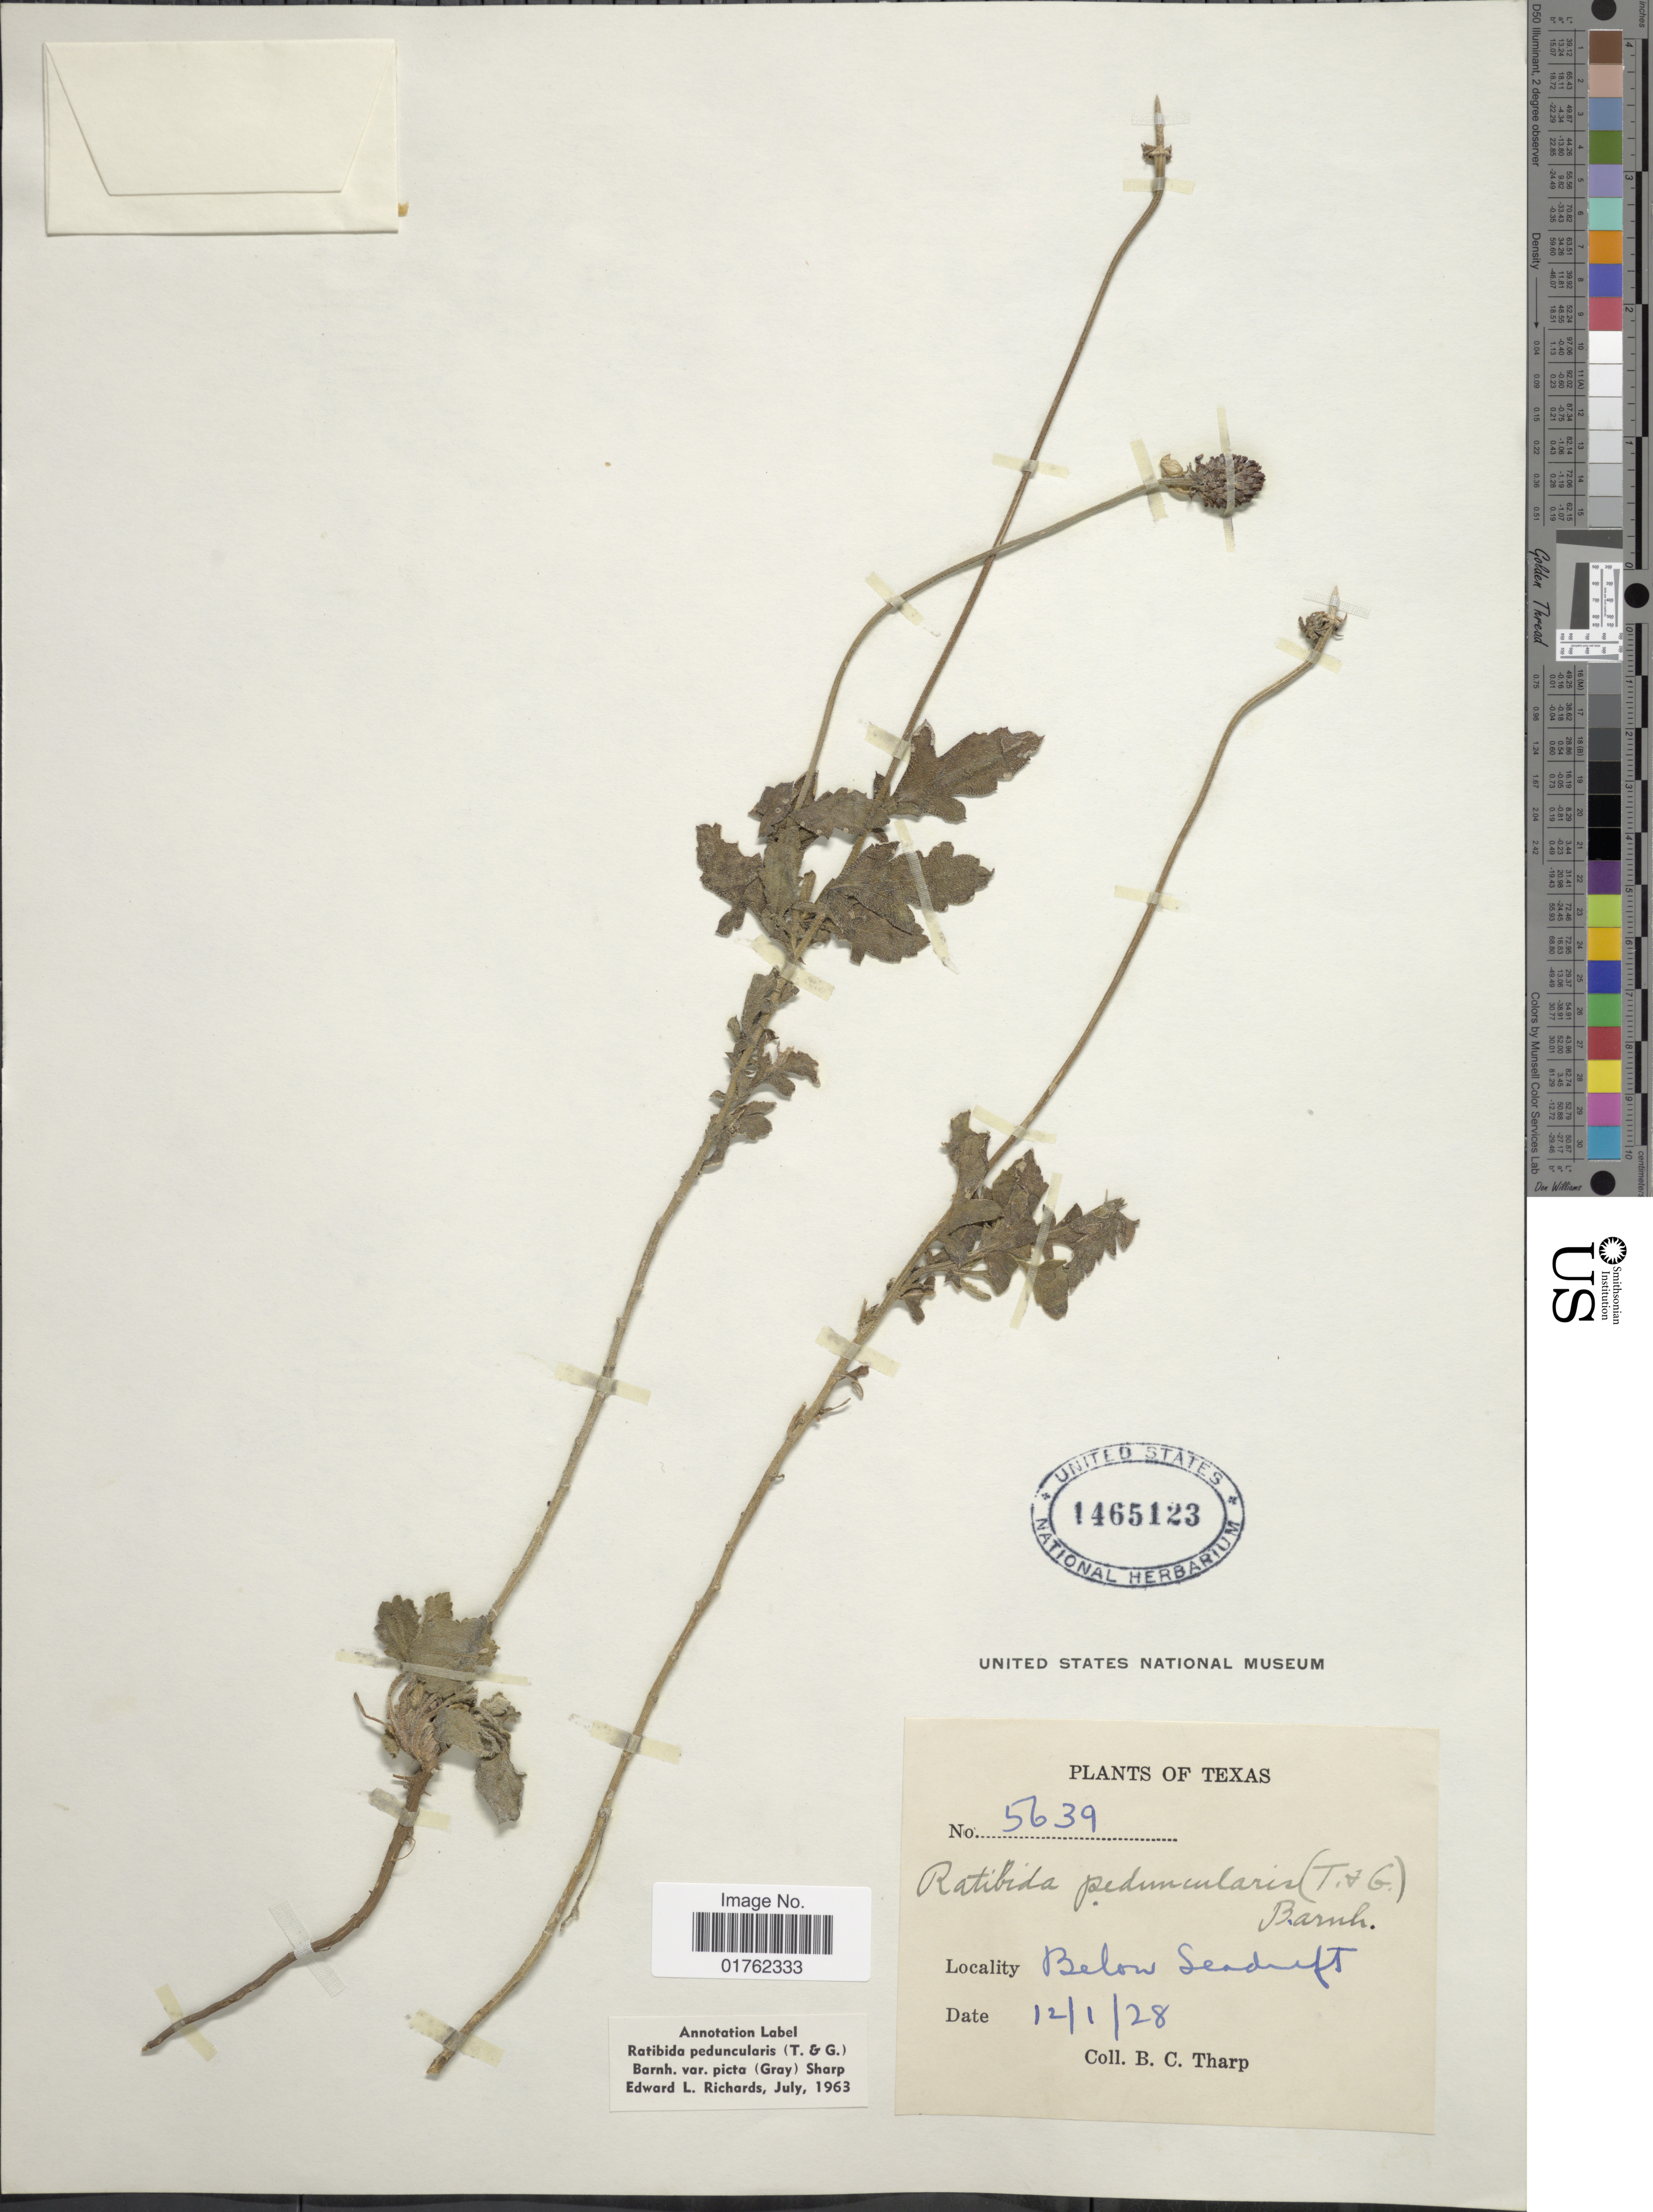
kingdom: Plantae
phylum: Tracheophyta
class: Magnoliopsida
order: Asterales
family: Asteraceae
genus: Ratibida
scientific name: Ratibida peduncularis var. picta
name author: (A. Gray)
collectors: B. C. Tharp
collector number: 5639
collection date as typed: Transcribed d/m/y: 1/12/28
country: United States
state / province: Texas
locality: Below Seadrift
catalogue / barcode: US 1465123